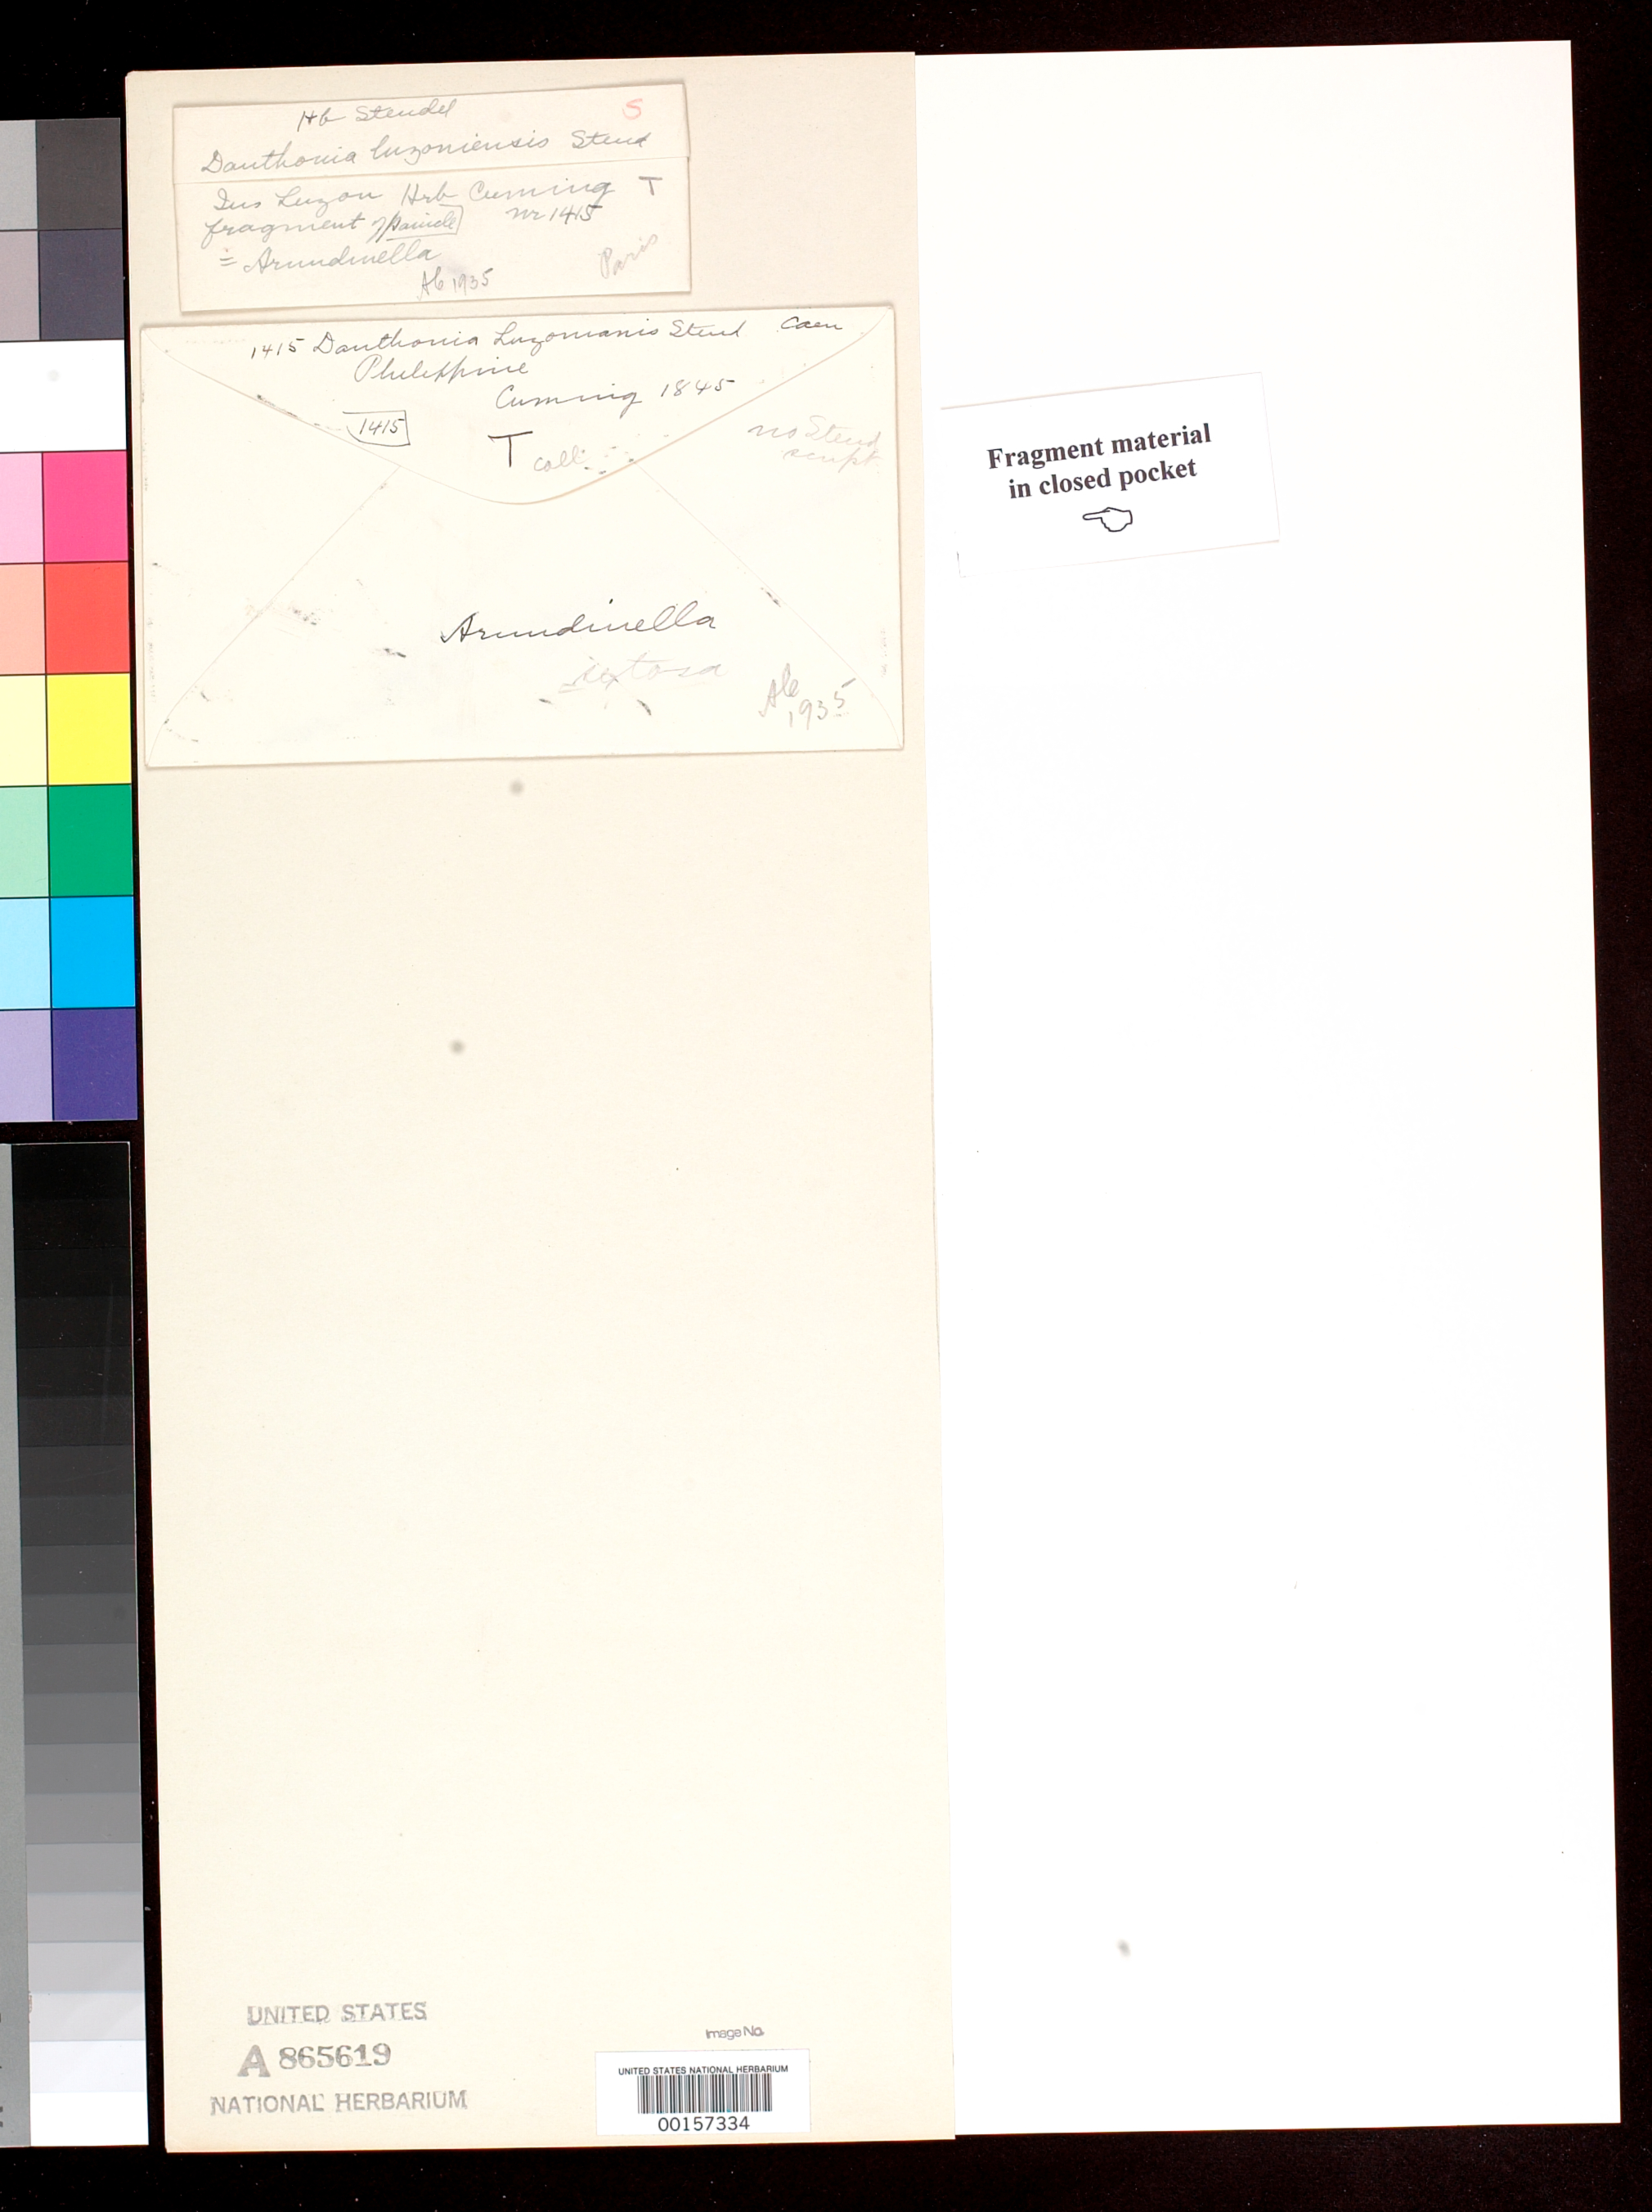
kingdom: Plantae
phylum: Tracheophyta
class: Liliopsida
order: Poales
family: Poaceae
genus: Danthonia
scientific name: Danthonia luzoniensis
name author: Steud.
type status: Type Fragment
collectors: H. Cuming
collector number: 1415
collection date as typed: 1845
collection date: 1845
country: Philippines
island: Luzon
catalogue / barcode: US 865619A